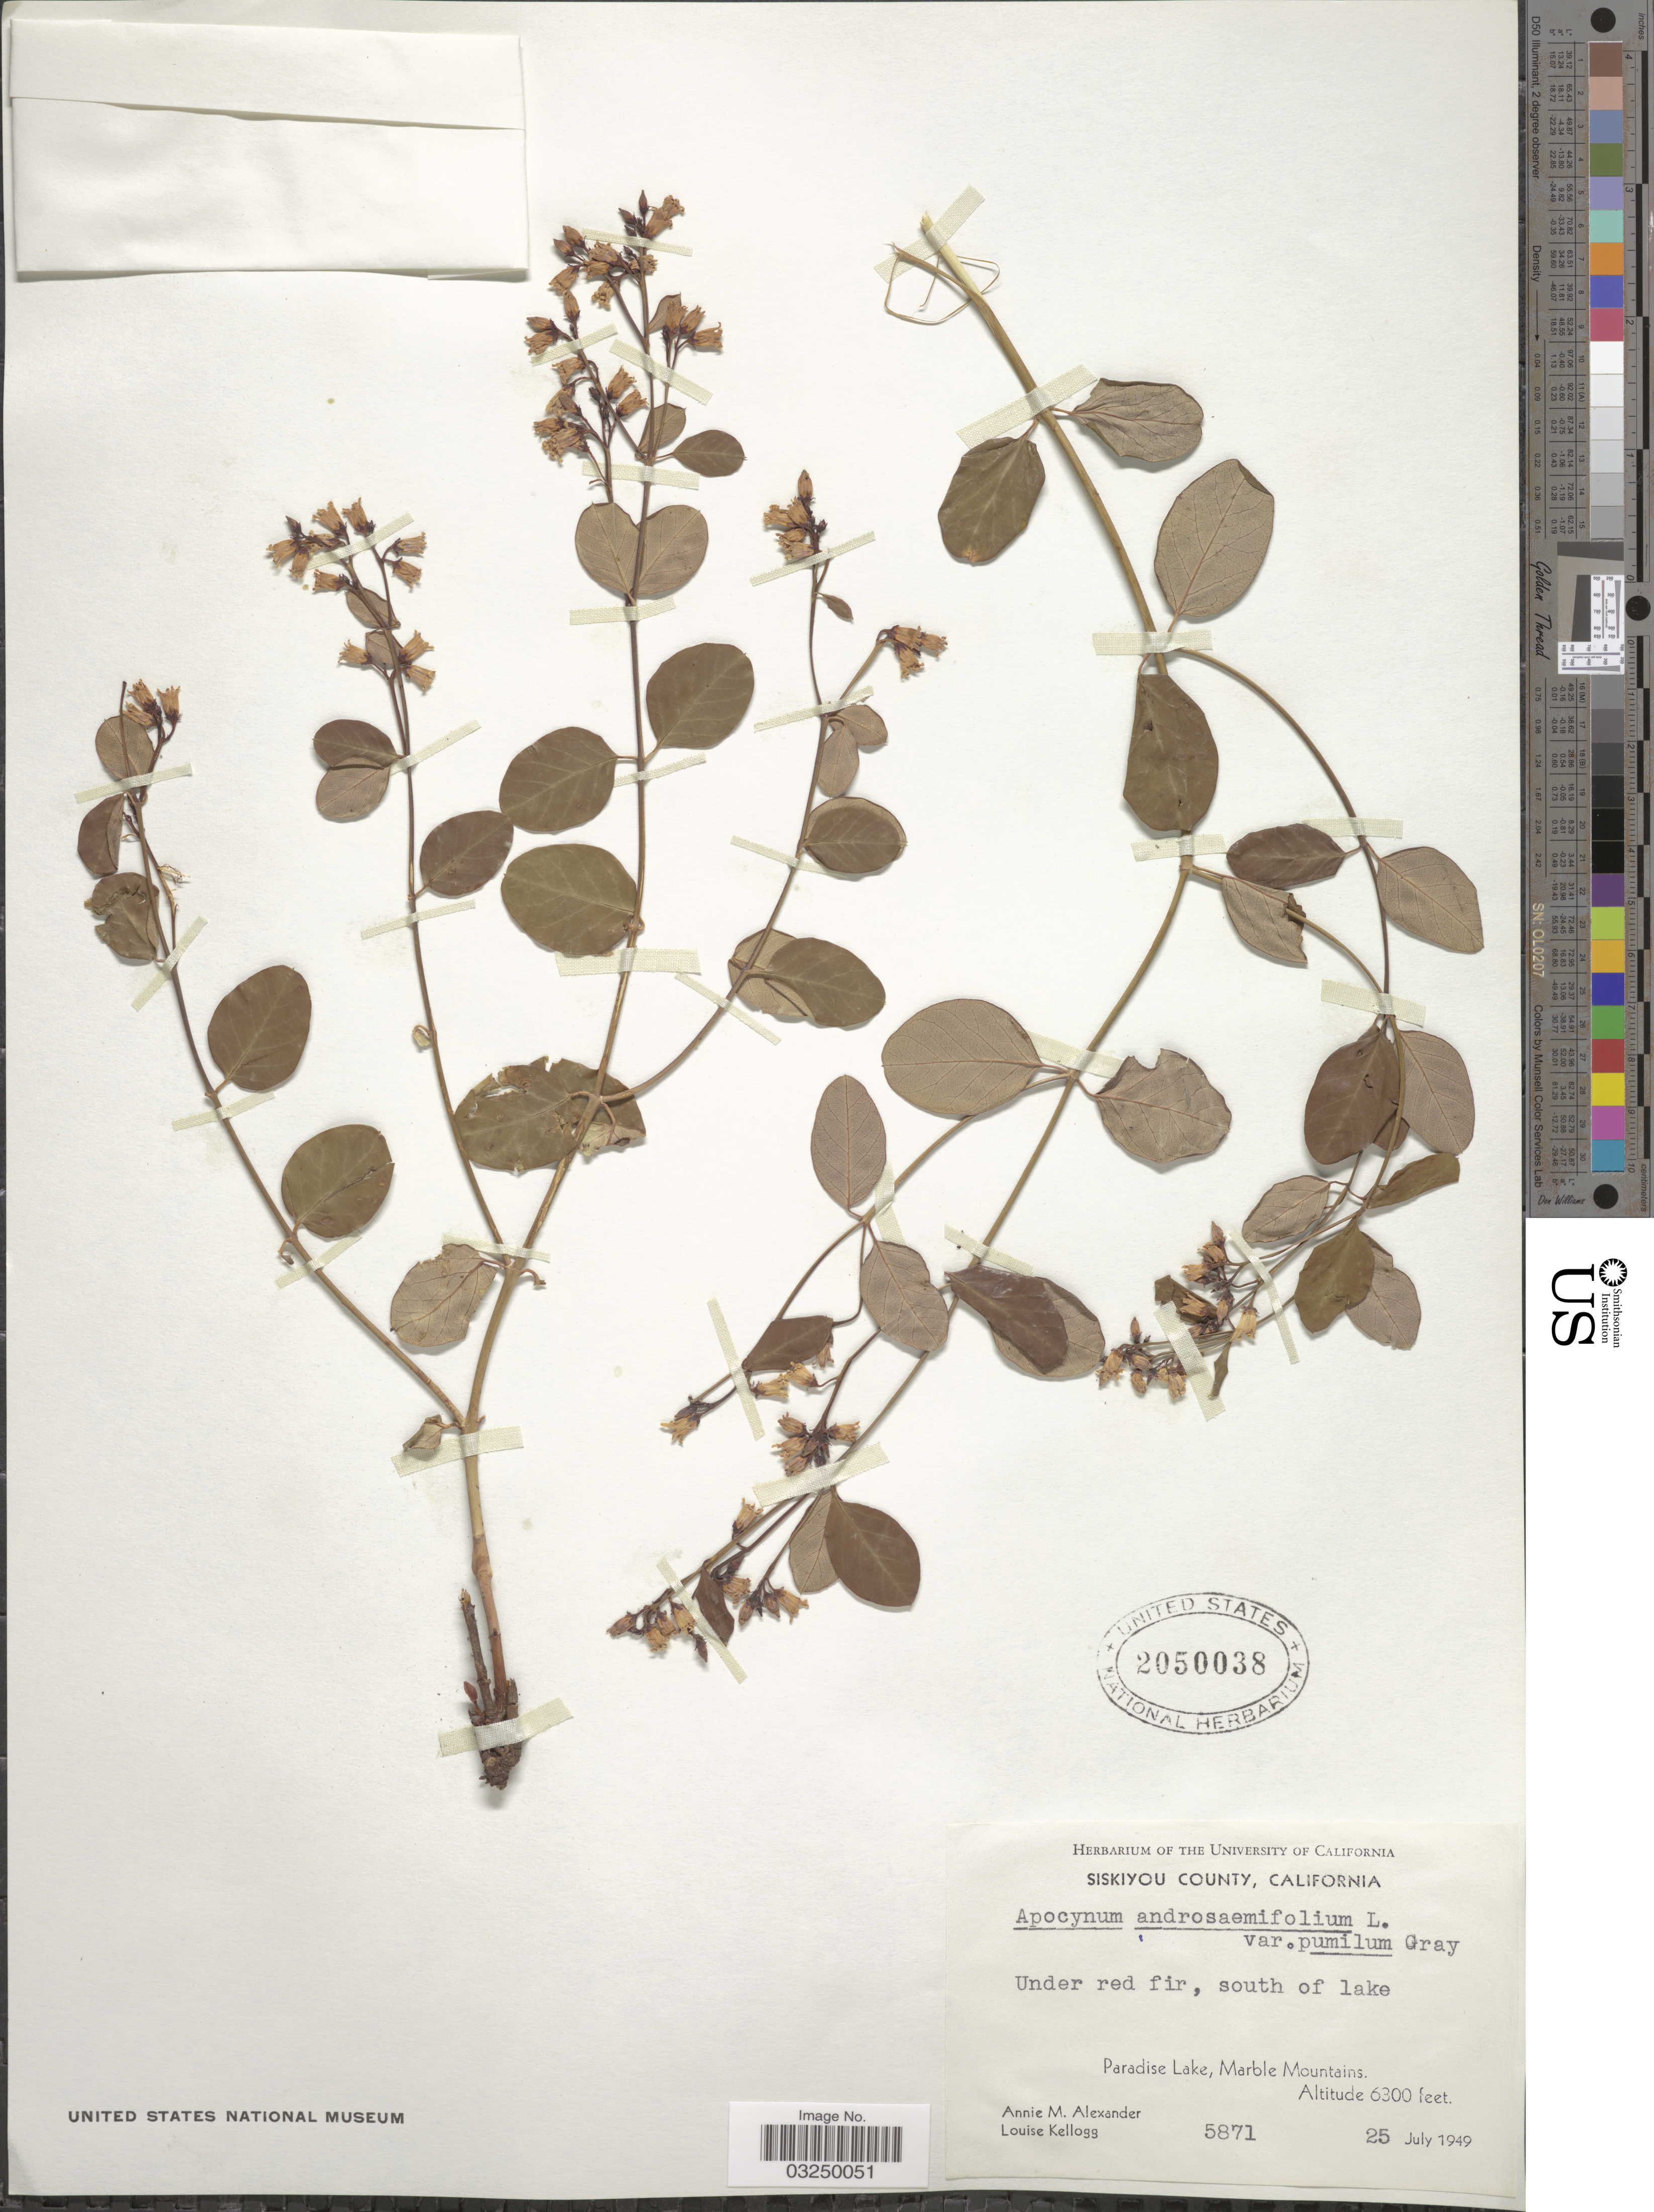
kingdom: Plantae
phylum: Tracheophyta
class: Magnoliopsida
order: Gentianales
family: Apocynaceae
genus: Apocynum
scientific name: Apocynum pumilum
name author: (A. Gray) Greene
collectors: A. M. Alexander & L. Kellogg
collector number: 5871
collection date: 1949-07-25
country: United States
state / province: California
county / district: Siskiyou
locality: Siskiyou County. Paradise Lake, Marble Mountains. South of lake.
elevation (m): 1920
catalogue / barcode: US 2050038